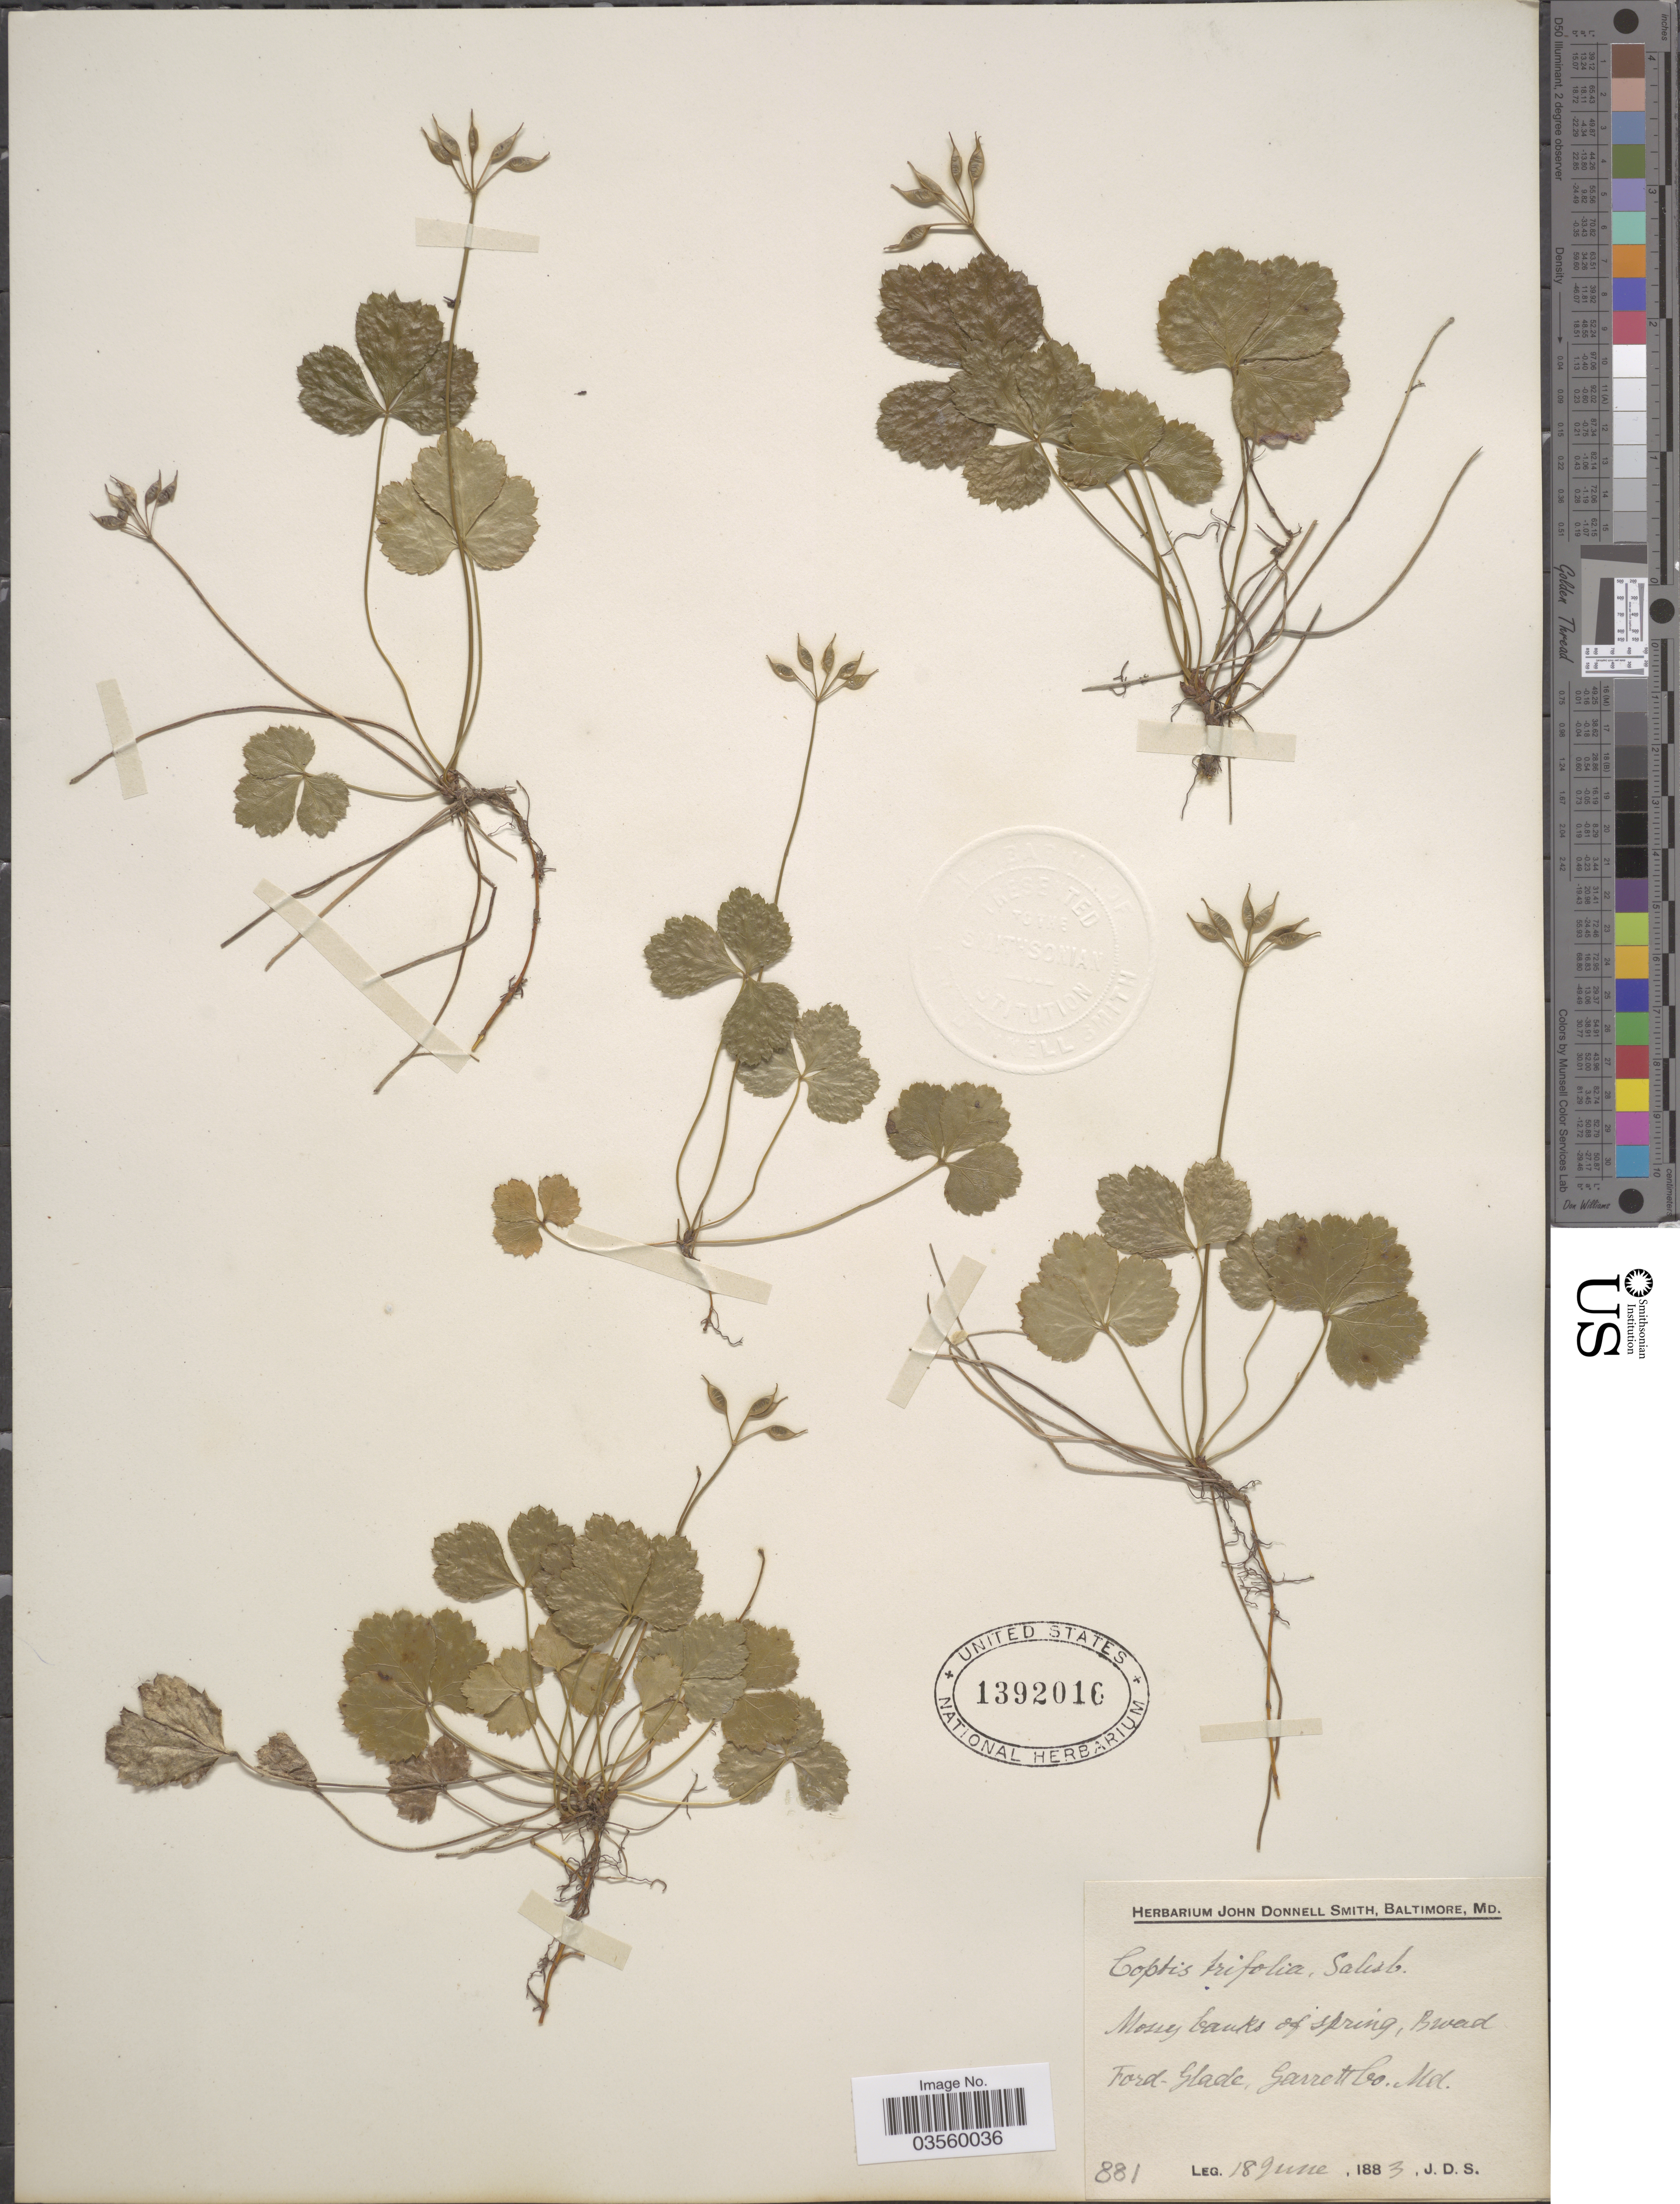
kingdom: Plantae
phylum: Tracheophyta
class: Magnoliopsida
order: Ranunculales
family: Ranunculaceae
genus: Coptis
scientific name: Coptis trifolia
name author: (L.) Salisb.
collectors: J. Donnell Smith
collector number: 881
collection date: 1883-06-18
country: United States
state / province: Maryland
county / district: Garrett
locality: Broad Ford-Glade, Garrett Co.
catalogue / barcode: US 1392016